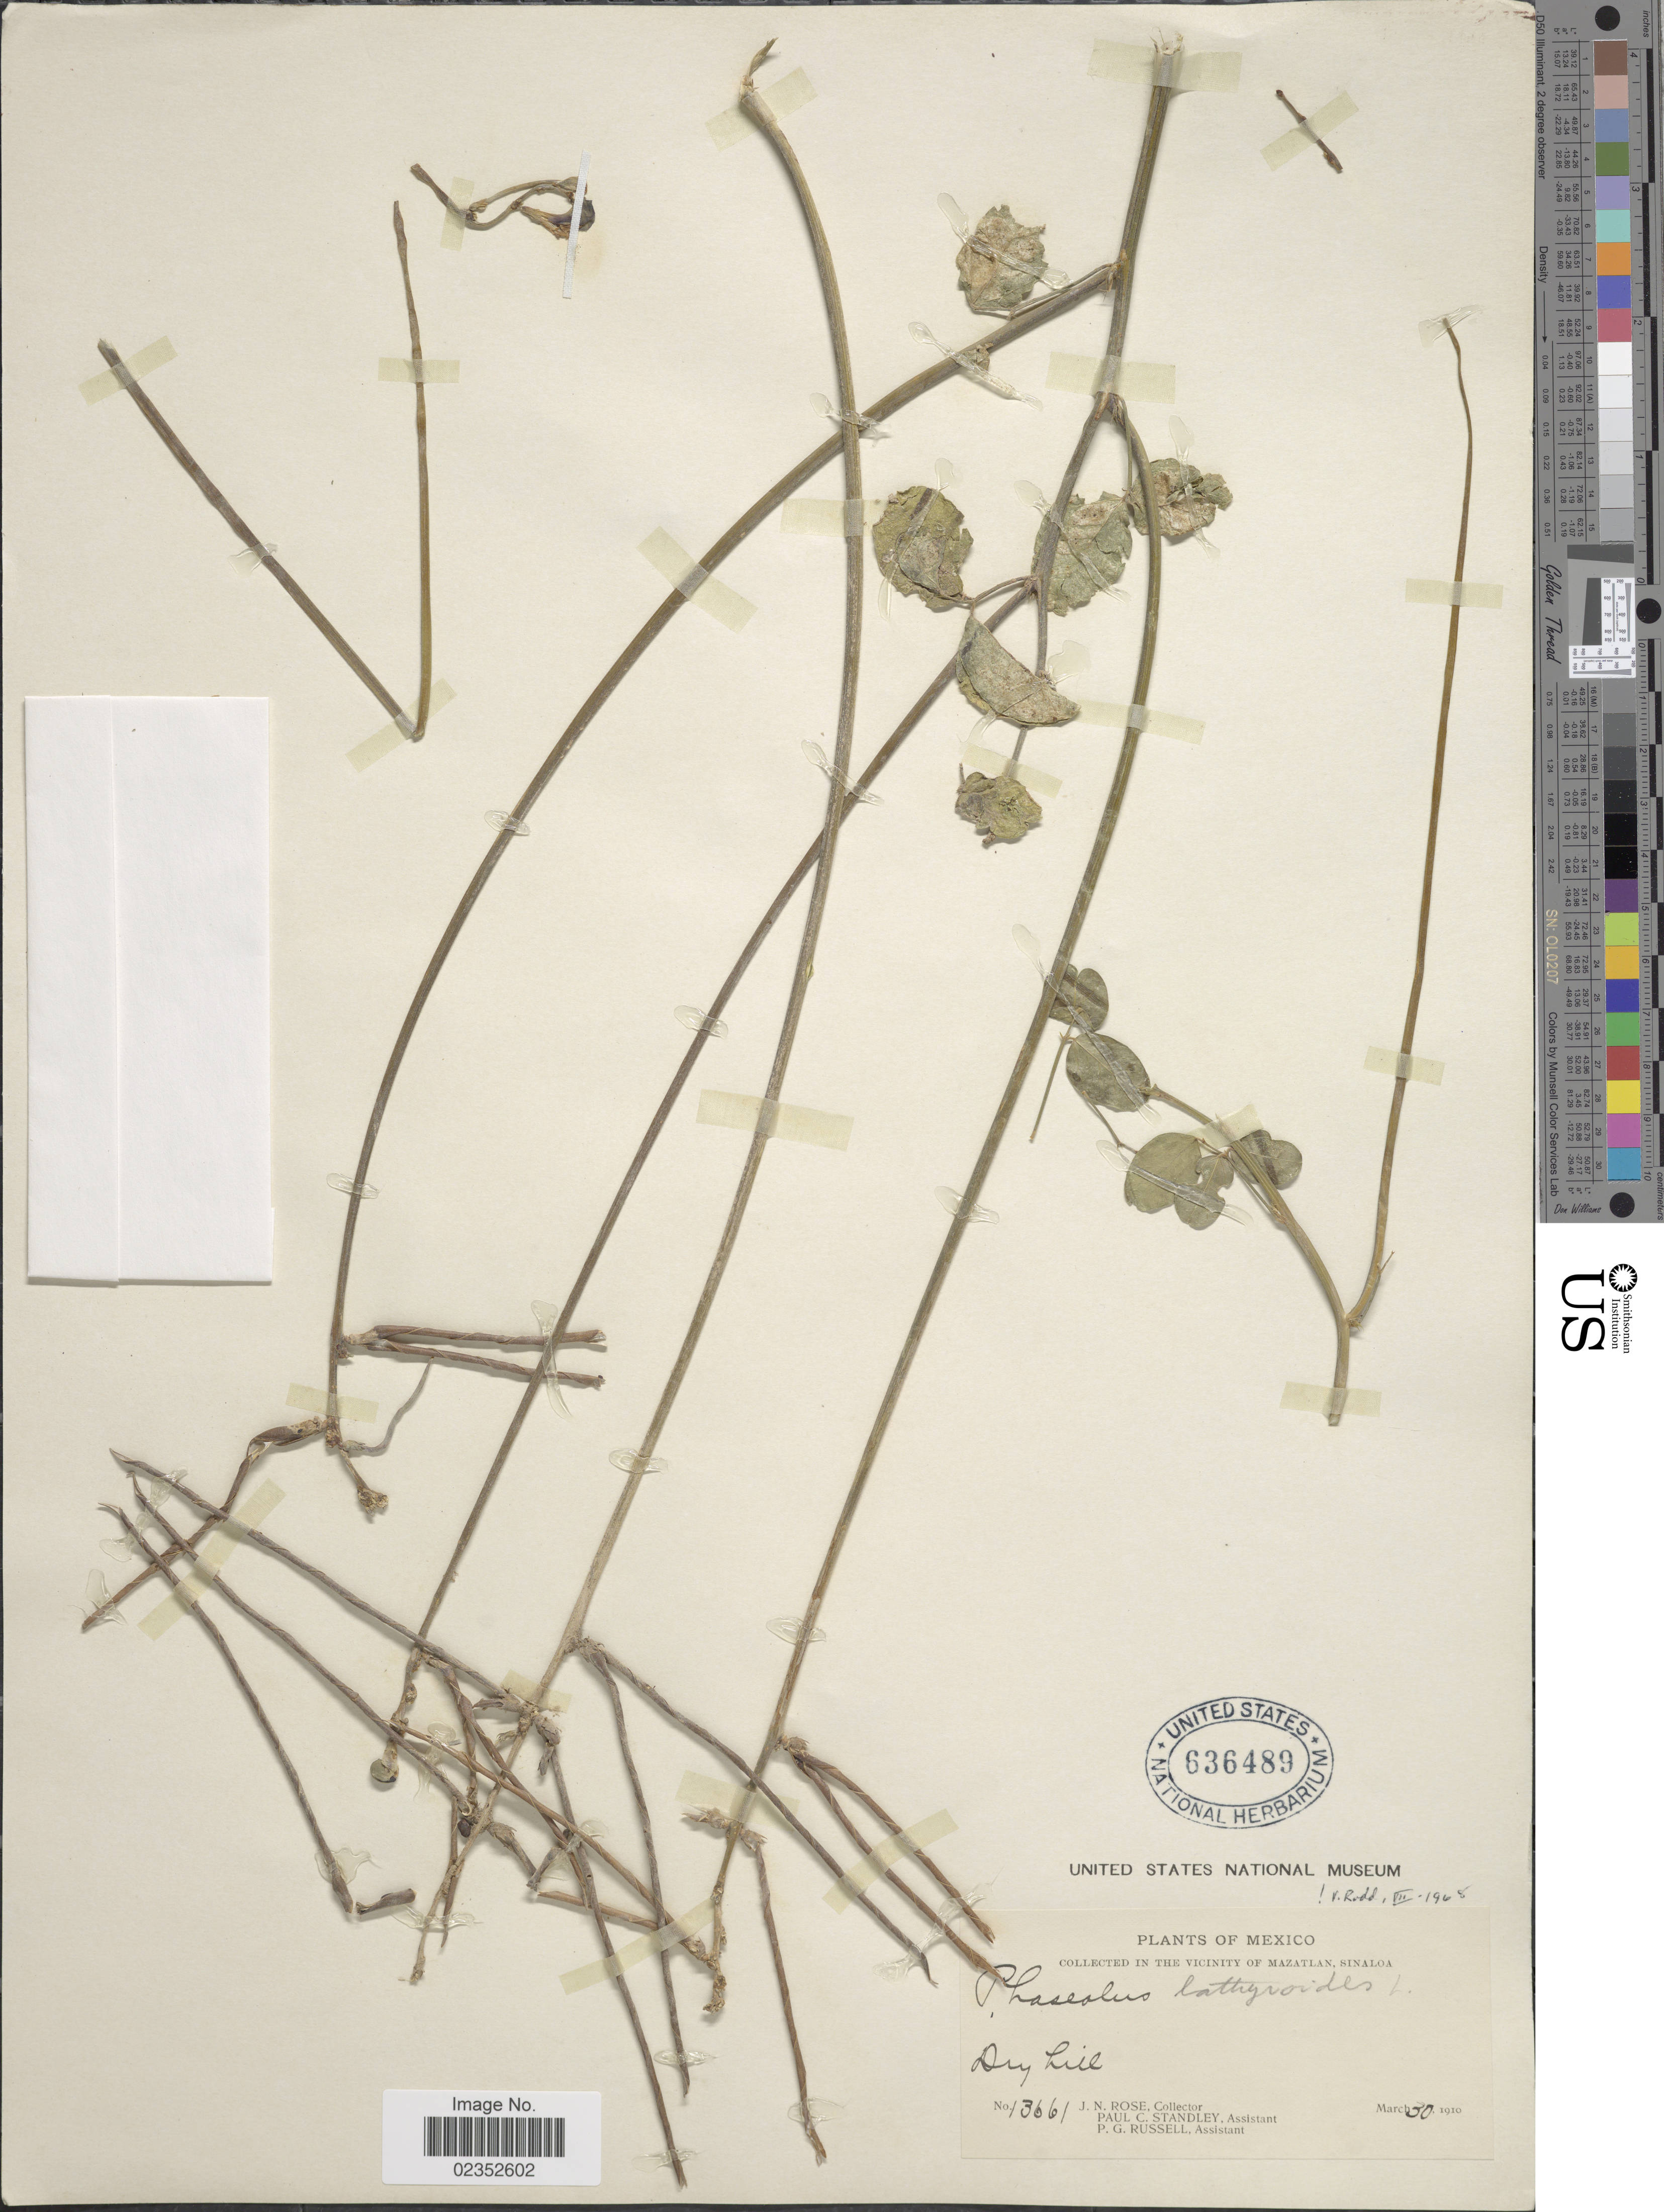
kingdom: Plantae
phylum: Tracheophyta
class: Magnoliopsida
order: Fabales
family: Fabaceae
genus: Macroptilium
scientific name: Macroptilium lathyroides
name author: (L.) Urb.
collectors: J. N. Rose, P. C. Standley & P. G. Russell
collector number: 13661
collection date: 1910-03-30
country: Mexico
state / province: Sinaloa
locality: In the vicinity of Mazatlan, dry hill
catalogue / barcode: US 636489